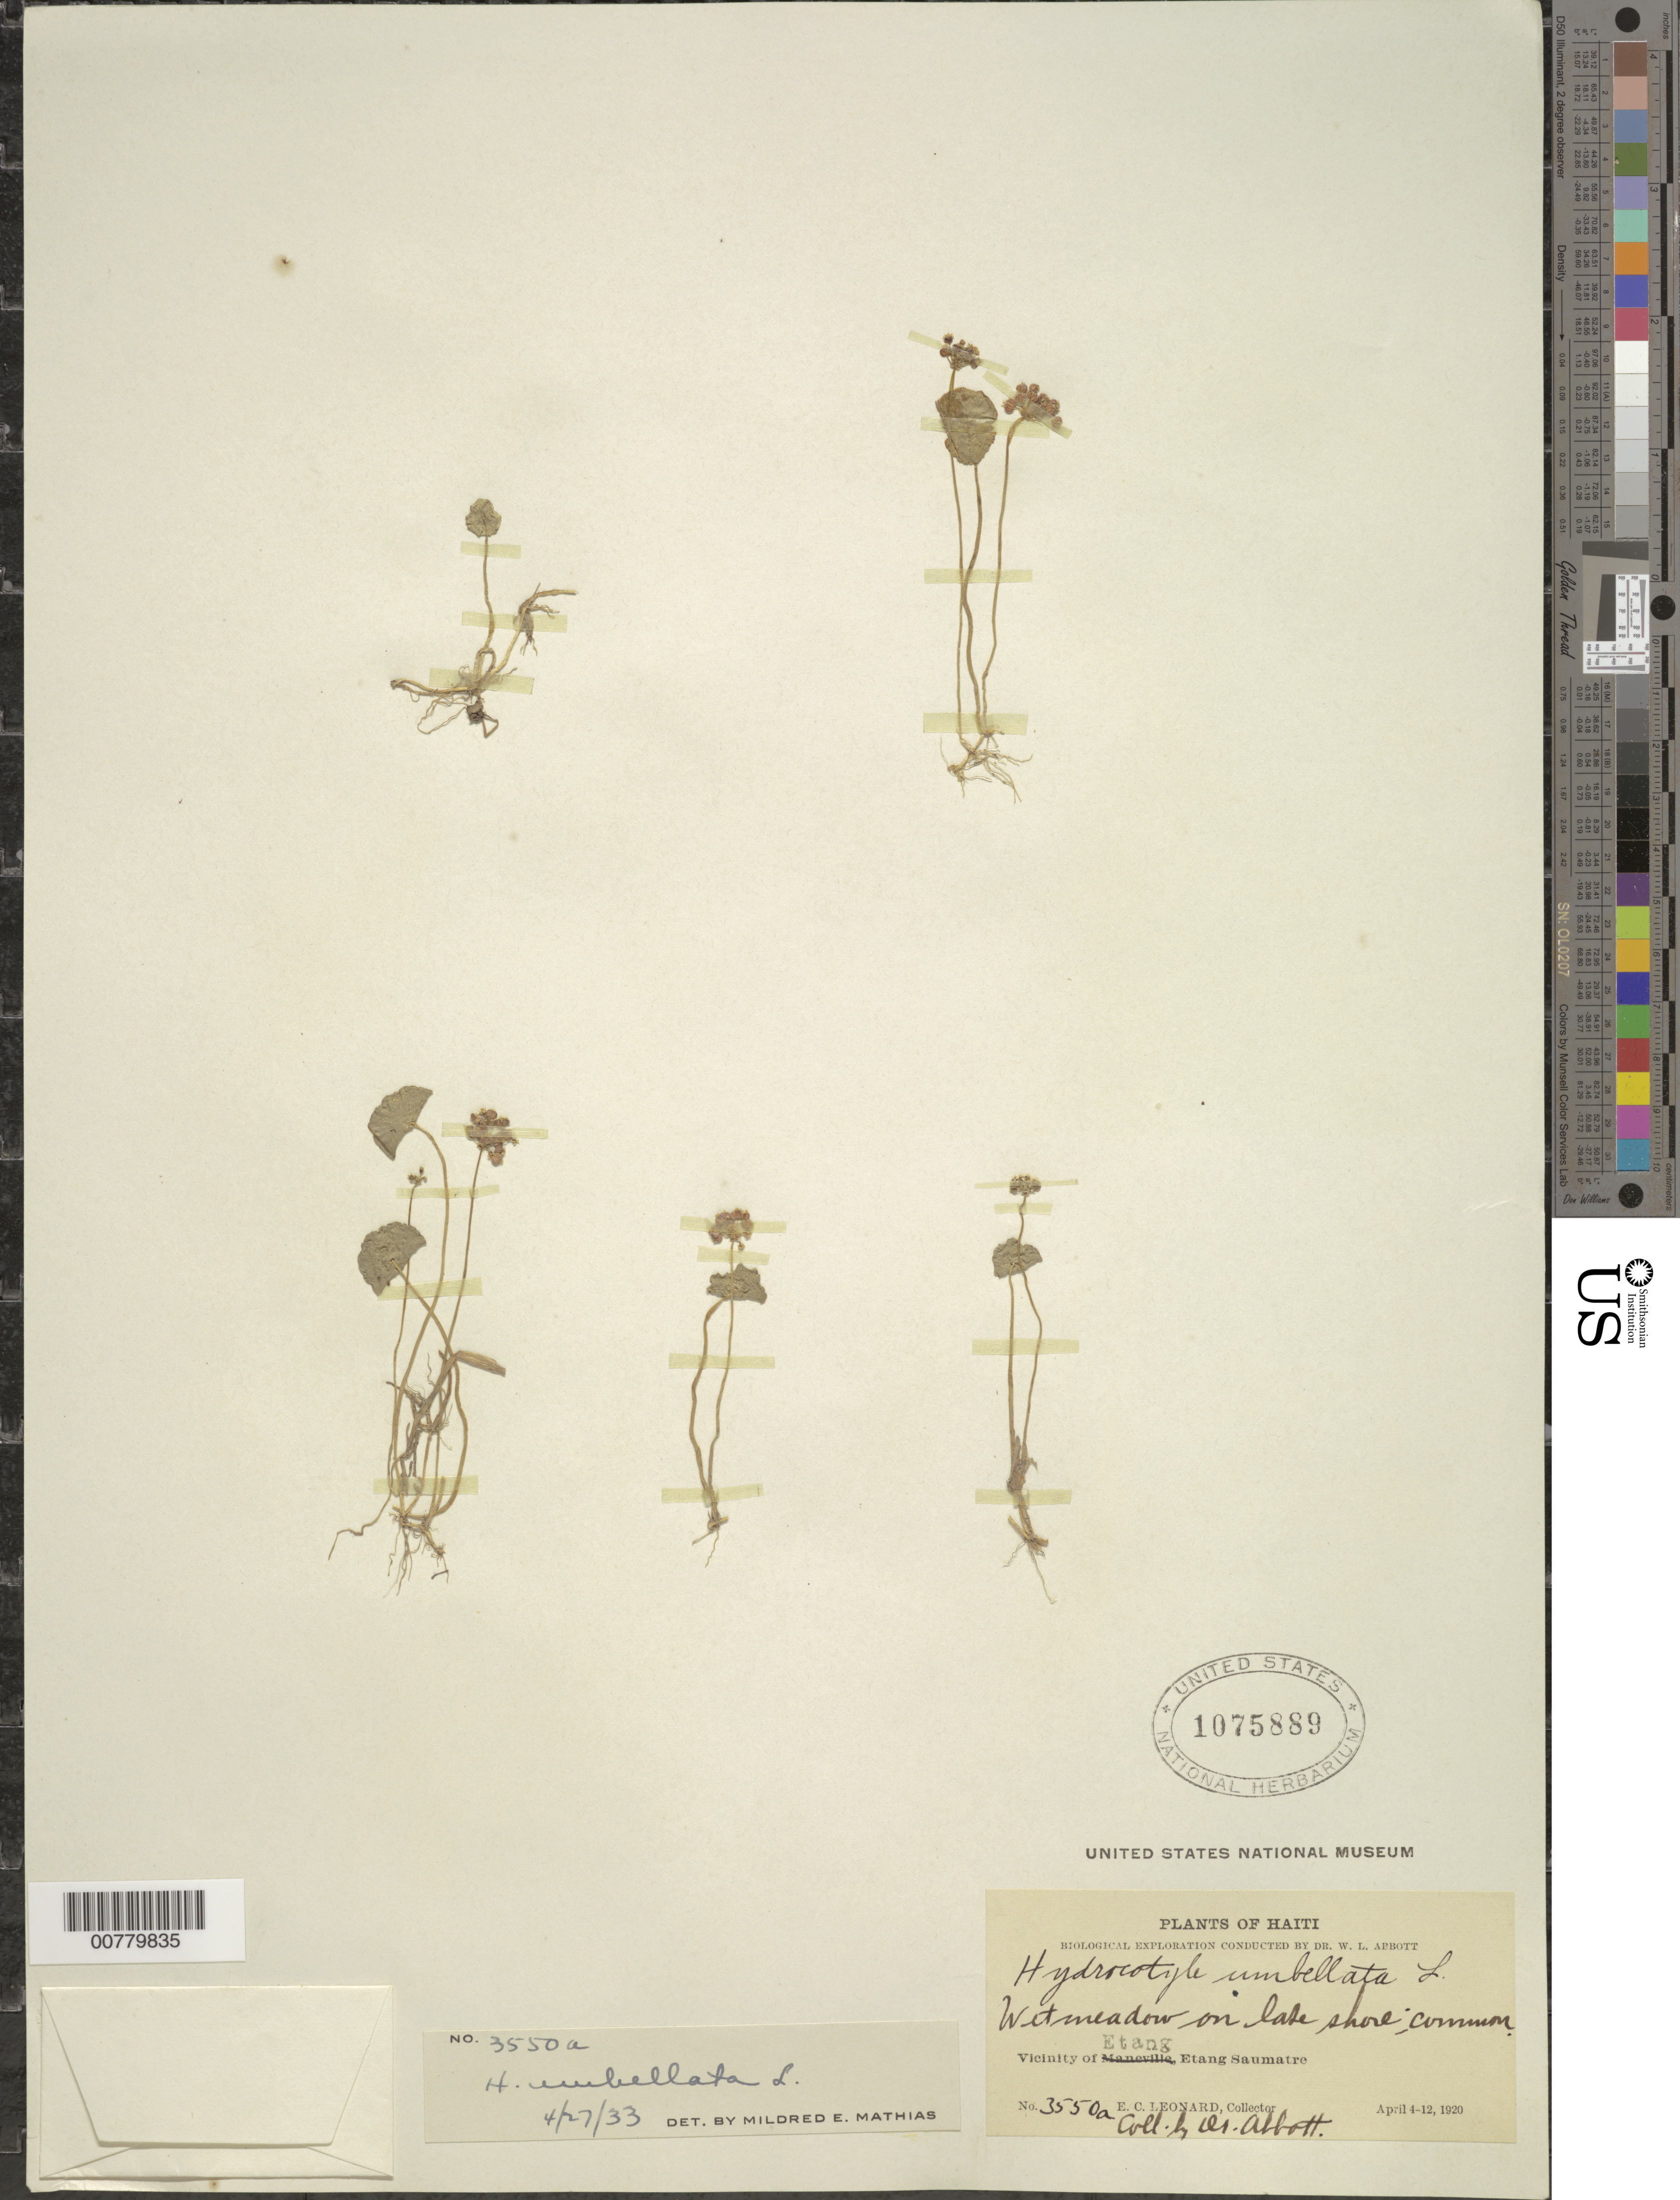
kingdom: Plantae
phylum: Tracheophyta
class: Magnoliopsida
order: Apiales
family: Araliaceae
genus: Hydrocotyle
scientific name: Hydrocotyle umbellata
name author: L.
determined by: Mathias, M. E.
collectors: W. L. Abbott & E. C. Leonard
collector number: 3550a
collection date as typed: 04 Apr 1920 to 12 Apr 1920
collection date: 1920-04-04/1920-04-12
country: Haiti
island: Hispaniola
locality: Etang Saumatre, vicinity of Etang.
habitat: Wet meadow on lake shore.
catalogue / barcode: US 1075889